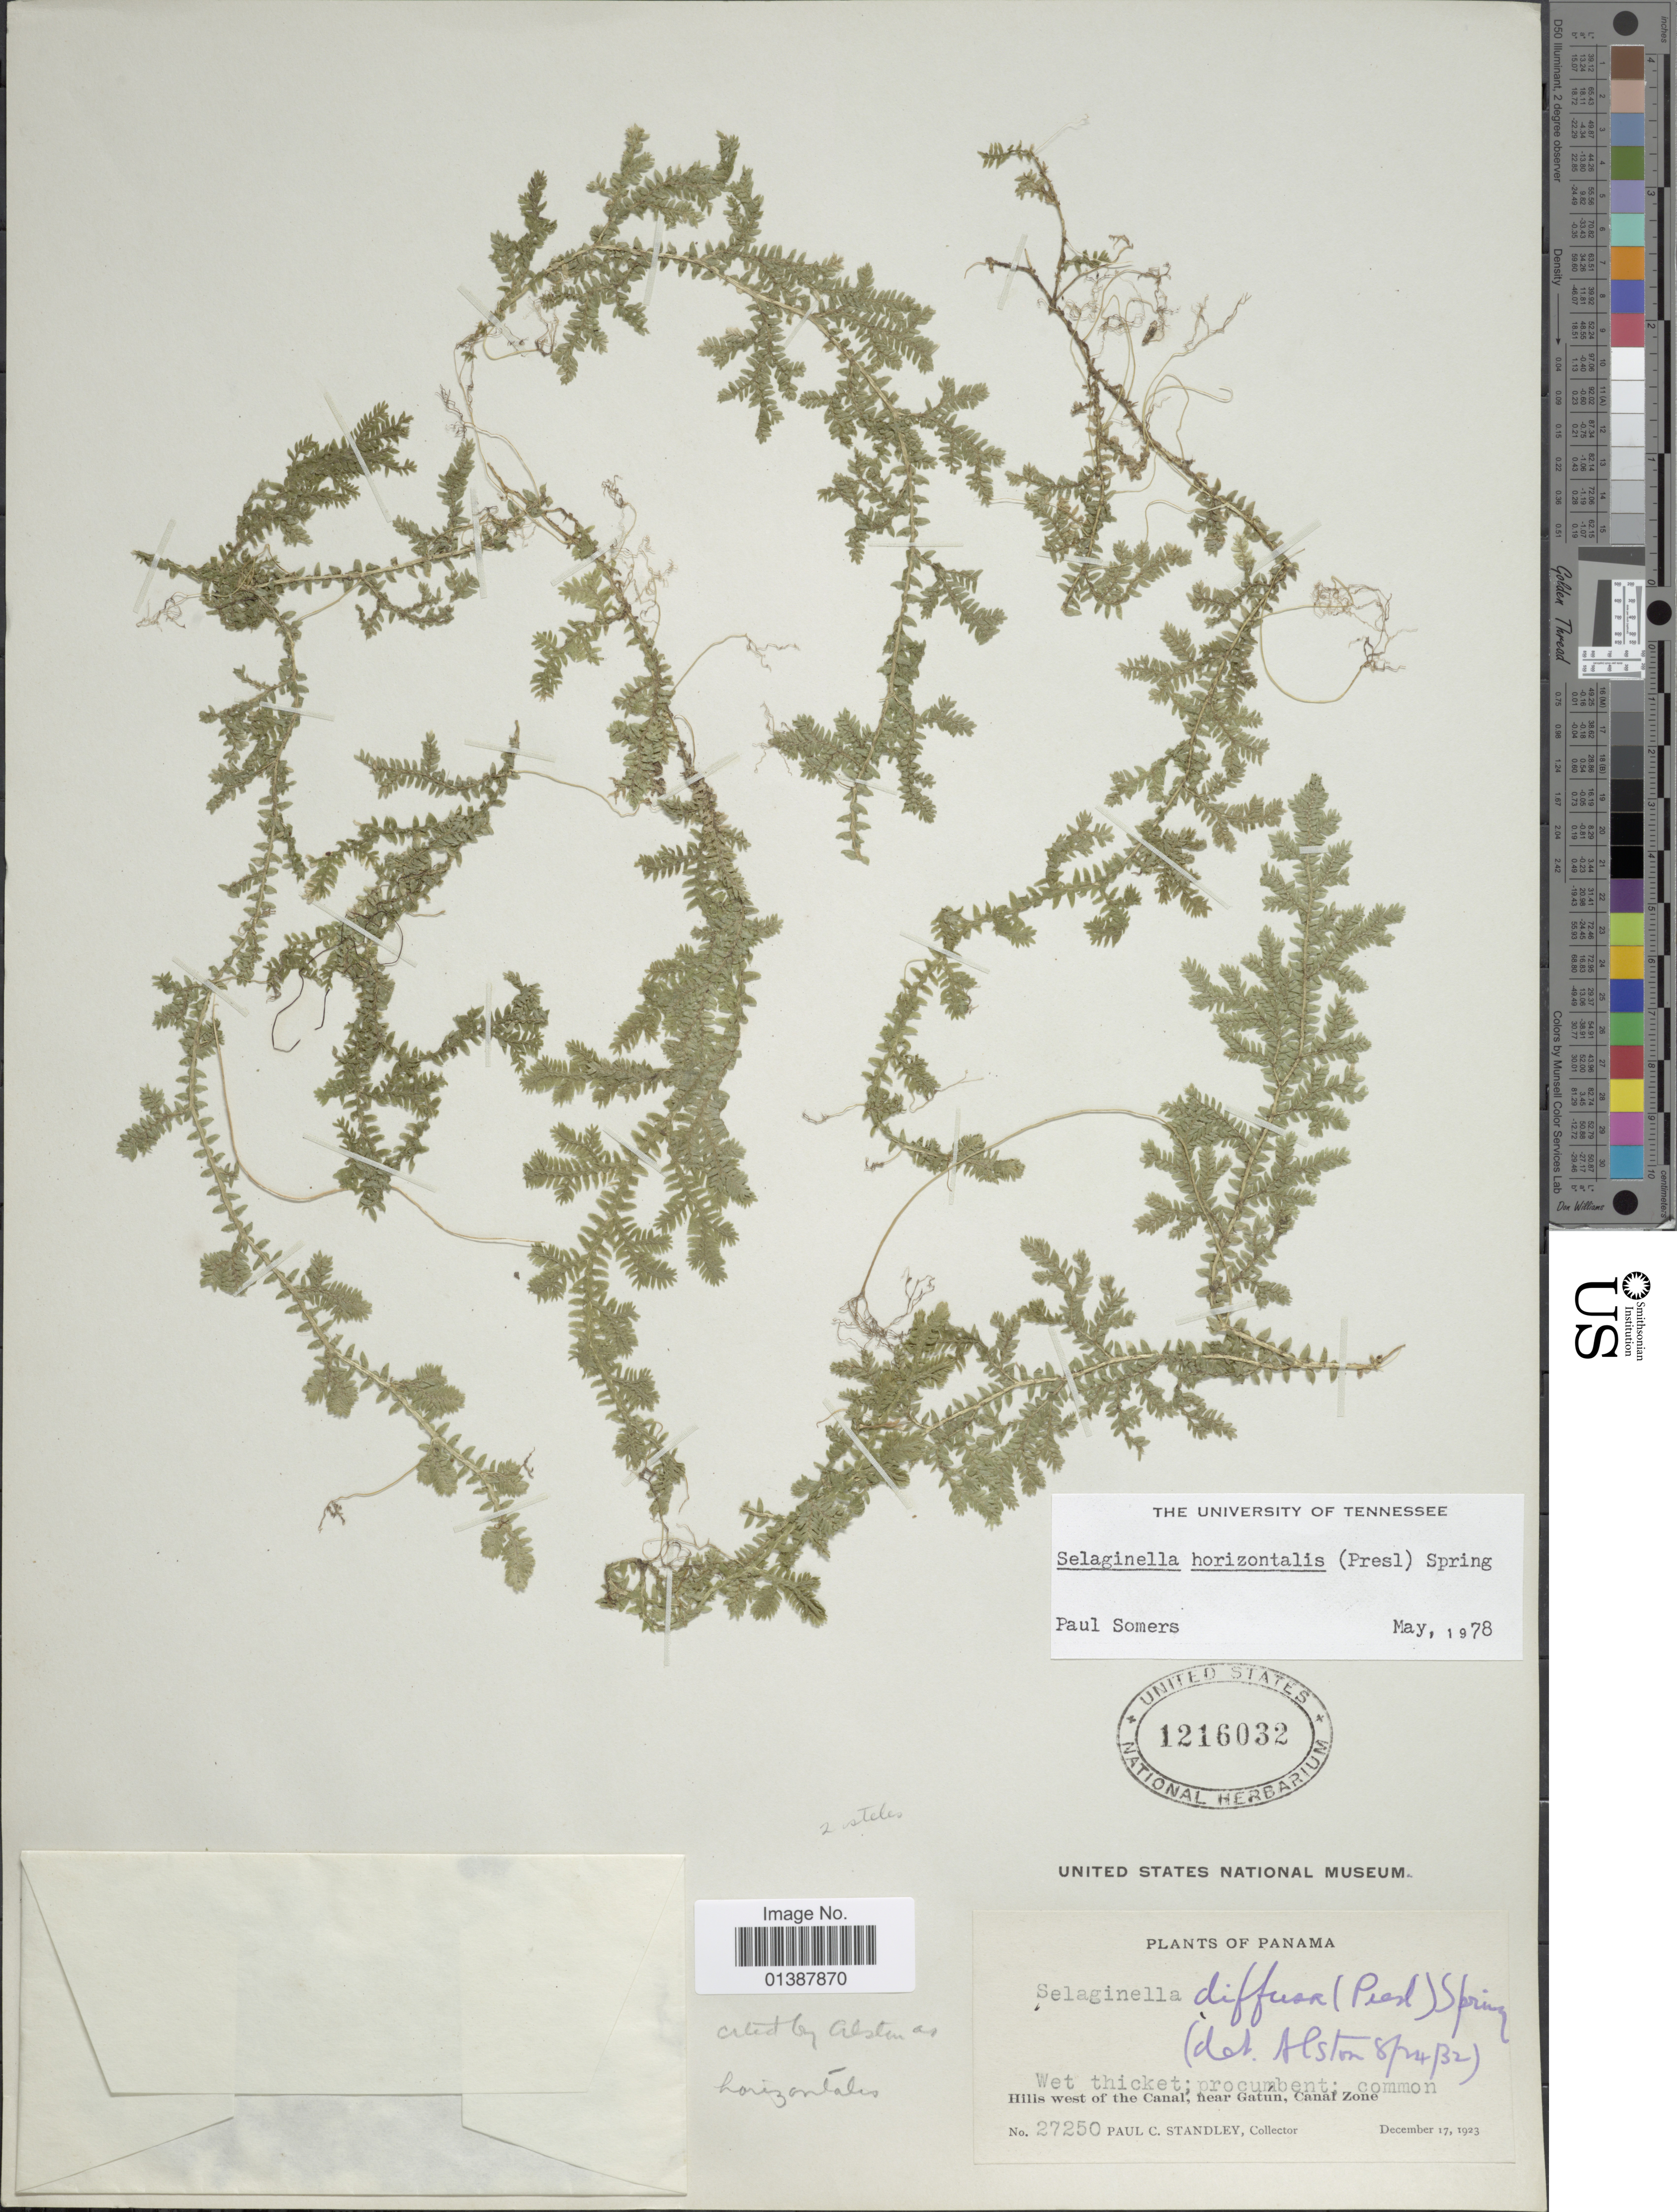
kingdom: Plantae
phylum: Tracheophyta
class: Lycopodiopsida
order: Selaginellales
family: Selaginellaceae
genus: Selaginella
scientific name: Selaginella horizontalis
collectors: P. C. Standley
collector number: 27250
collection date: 1923-12-17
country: Panama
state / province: Colón / Panamá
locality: Hills west of the Canal, near Gatún, Canal Zone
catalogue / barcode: US 1216032